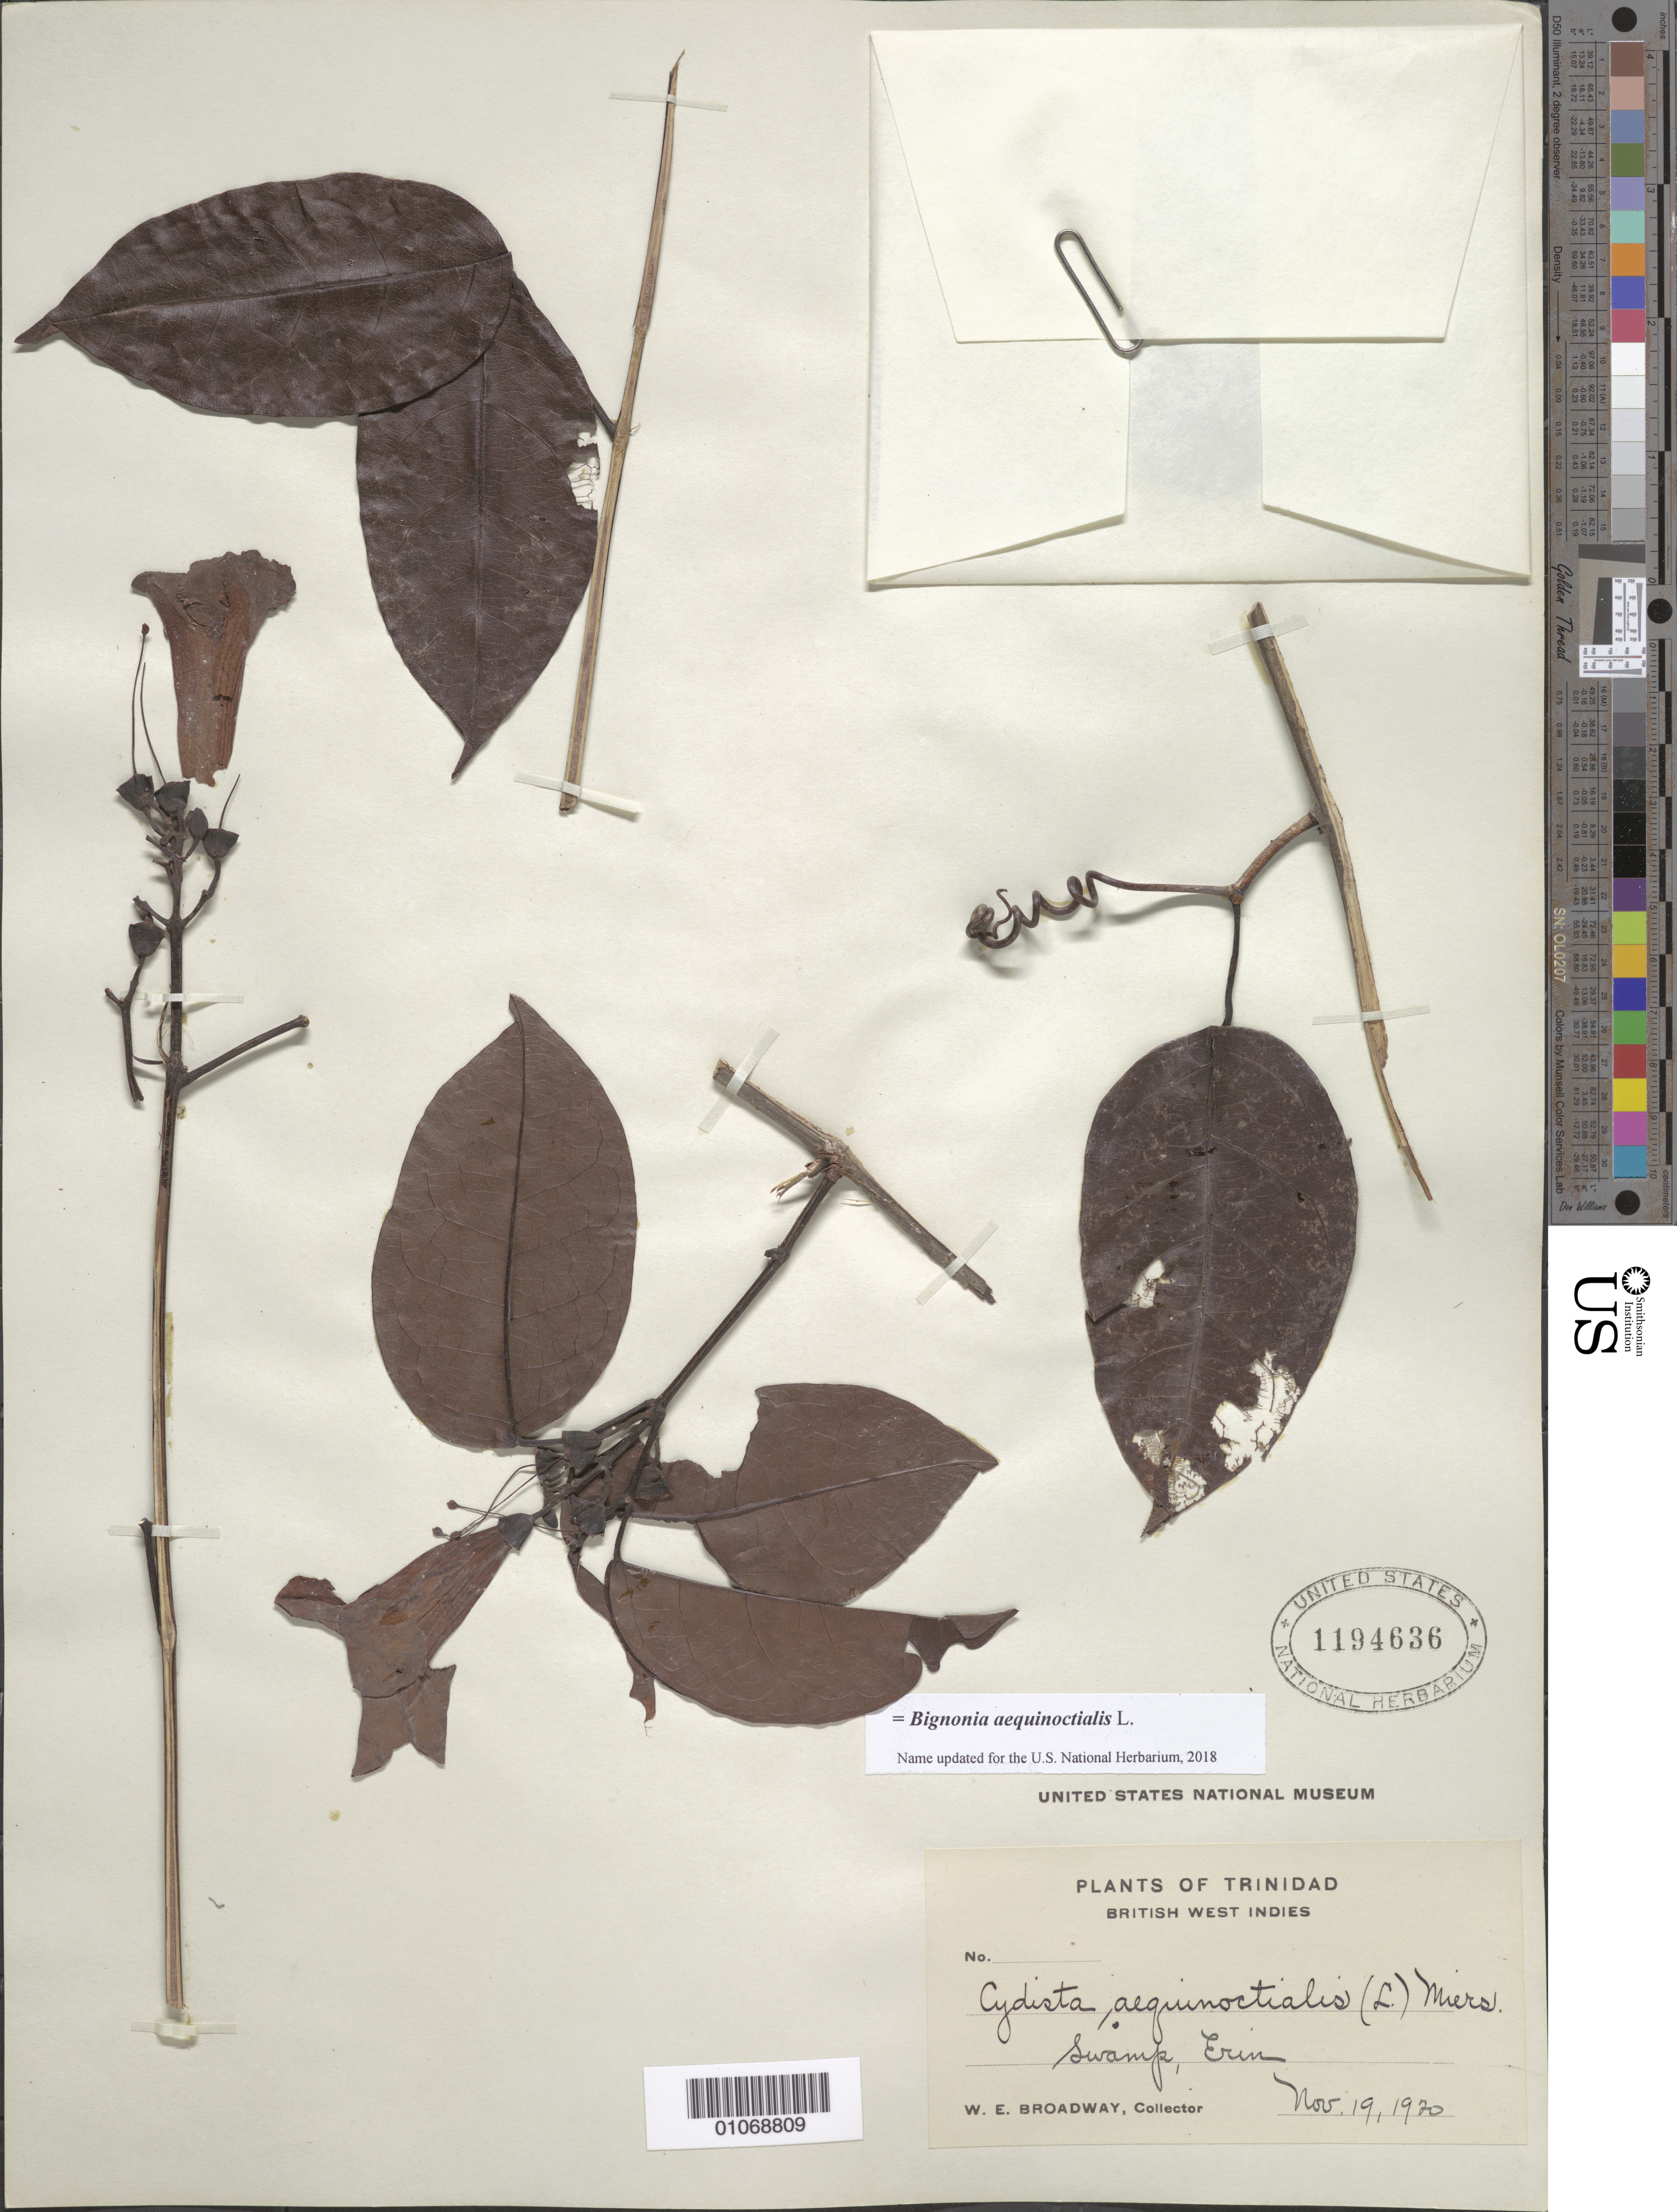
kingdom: Plantae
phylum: Tracheophyta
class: Magnoliopsida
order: Lamiales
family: Bignoniaceae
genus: Bignonia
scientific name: Bignonia aequinoctialis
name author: L.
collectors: W. E. Broadway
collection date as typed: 19 Nov 1920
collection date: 1920-11-19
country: Trinidad and Tobago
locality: Swamp, Erin.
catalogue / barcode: US 1194636